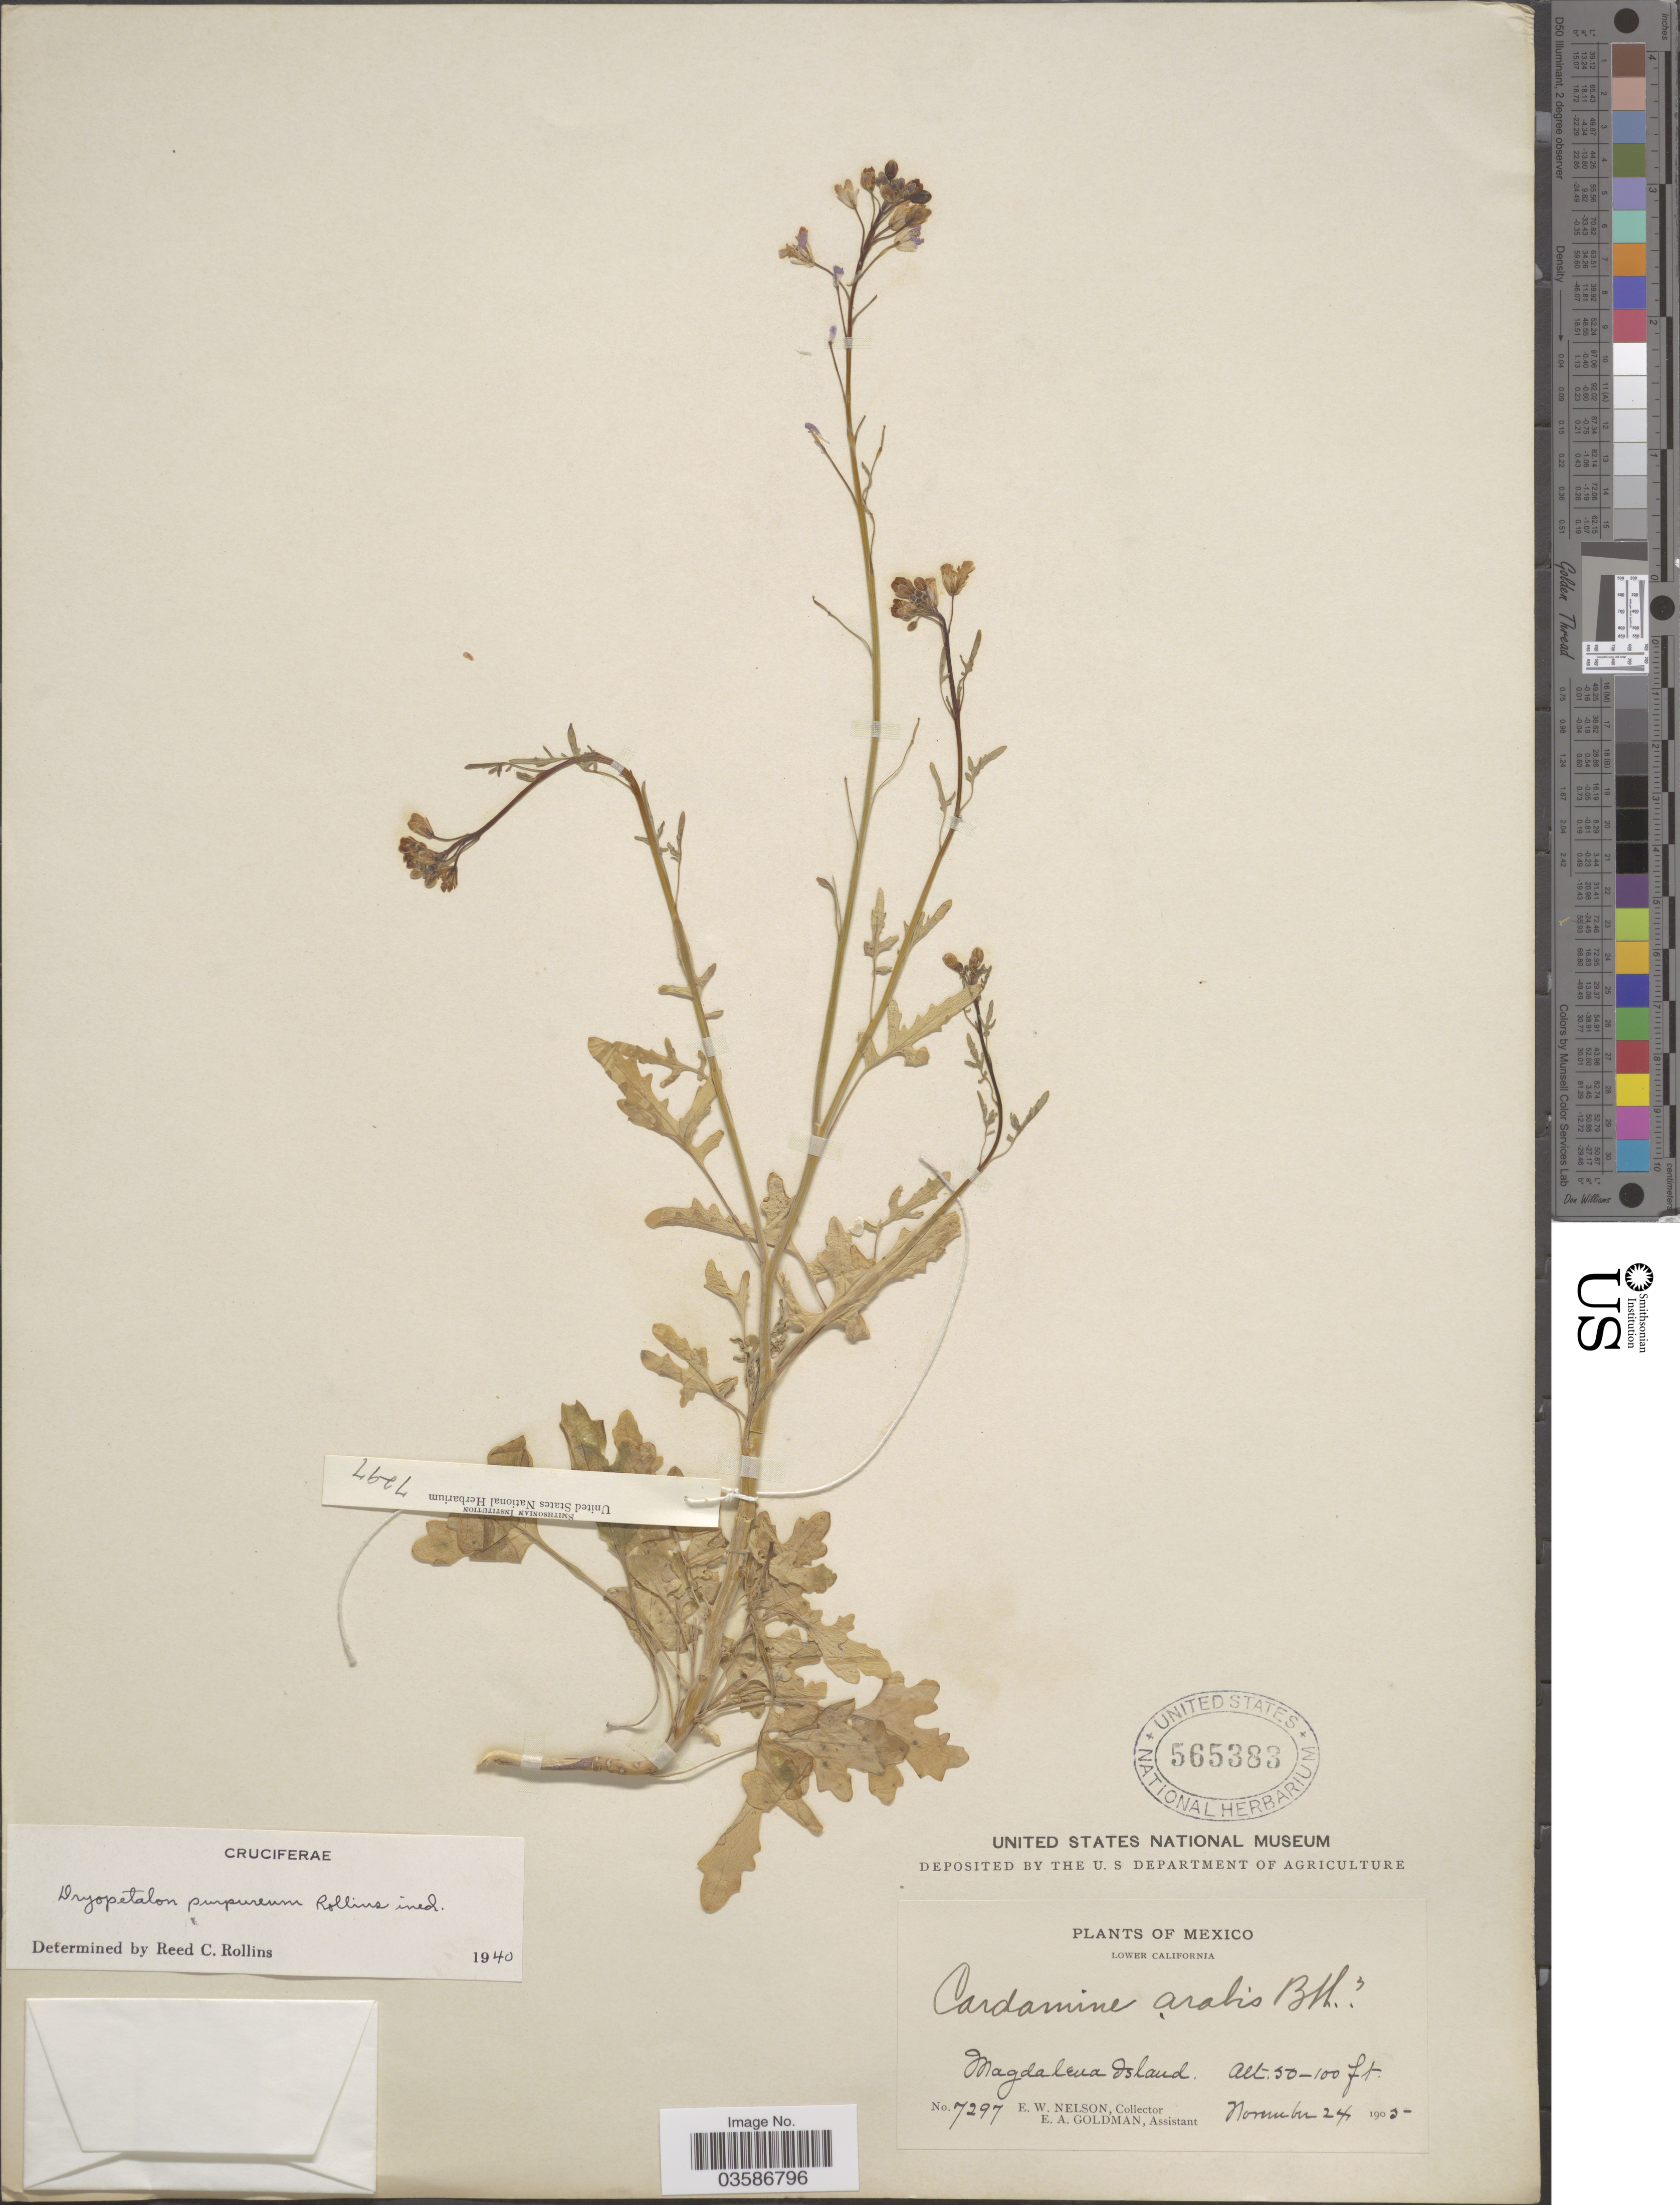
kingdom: Plantae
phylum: Tracheophyta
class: Magnoliopsida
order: Brassicales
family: Brassicaceae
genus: Dryopetalon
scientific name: Dryopetalon purpureum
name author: Rollins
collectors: E. W. Nelson & E. A. Goldman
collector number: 7297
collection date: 1905-11-24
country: Mexico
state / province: Baja California Sur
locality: Lower California. Magdalena Island.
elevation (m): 15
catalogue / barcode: US 565383